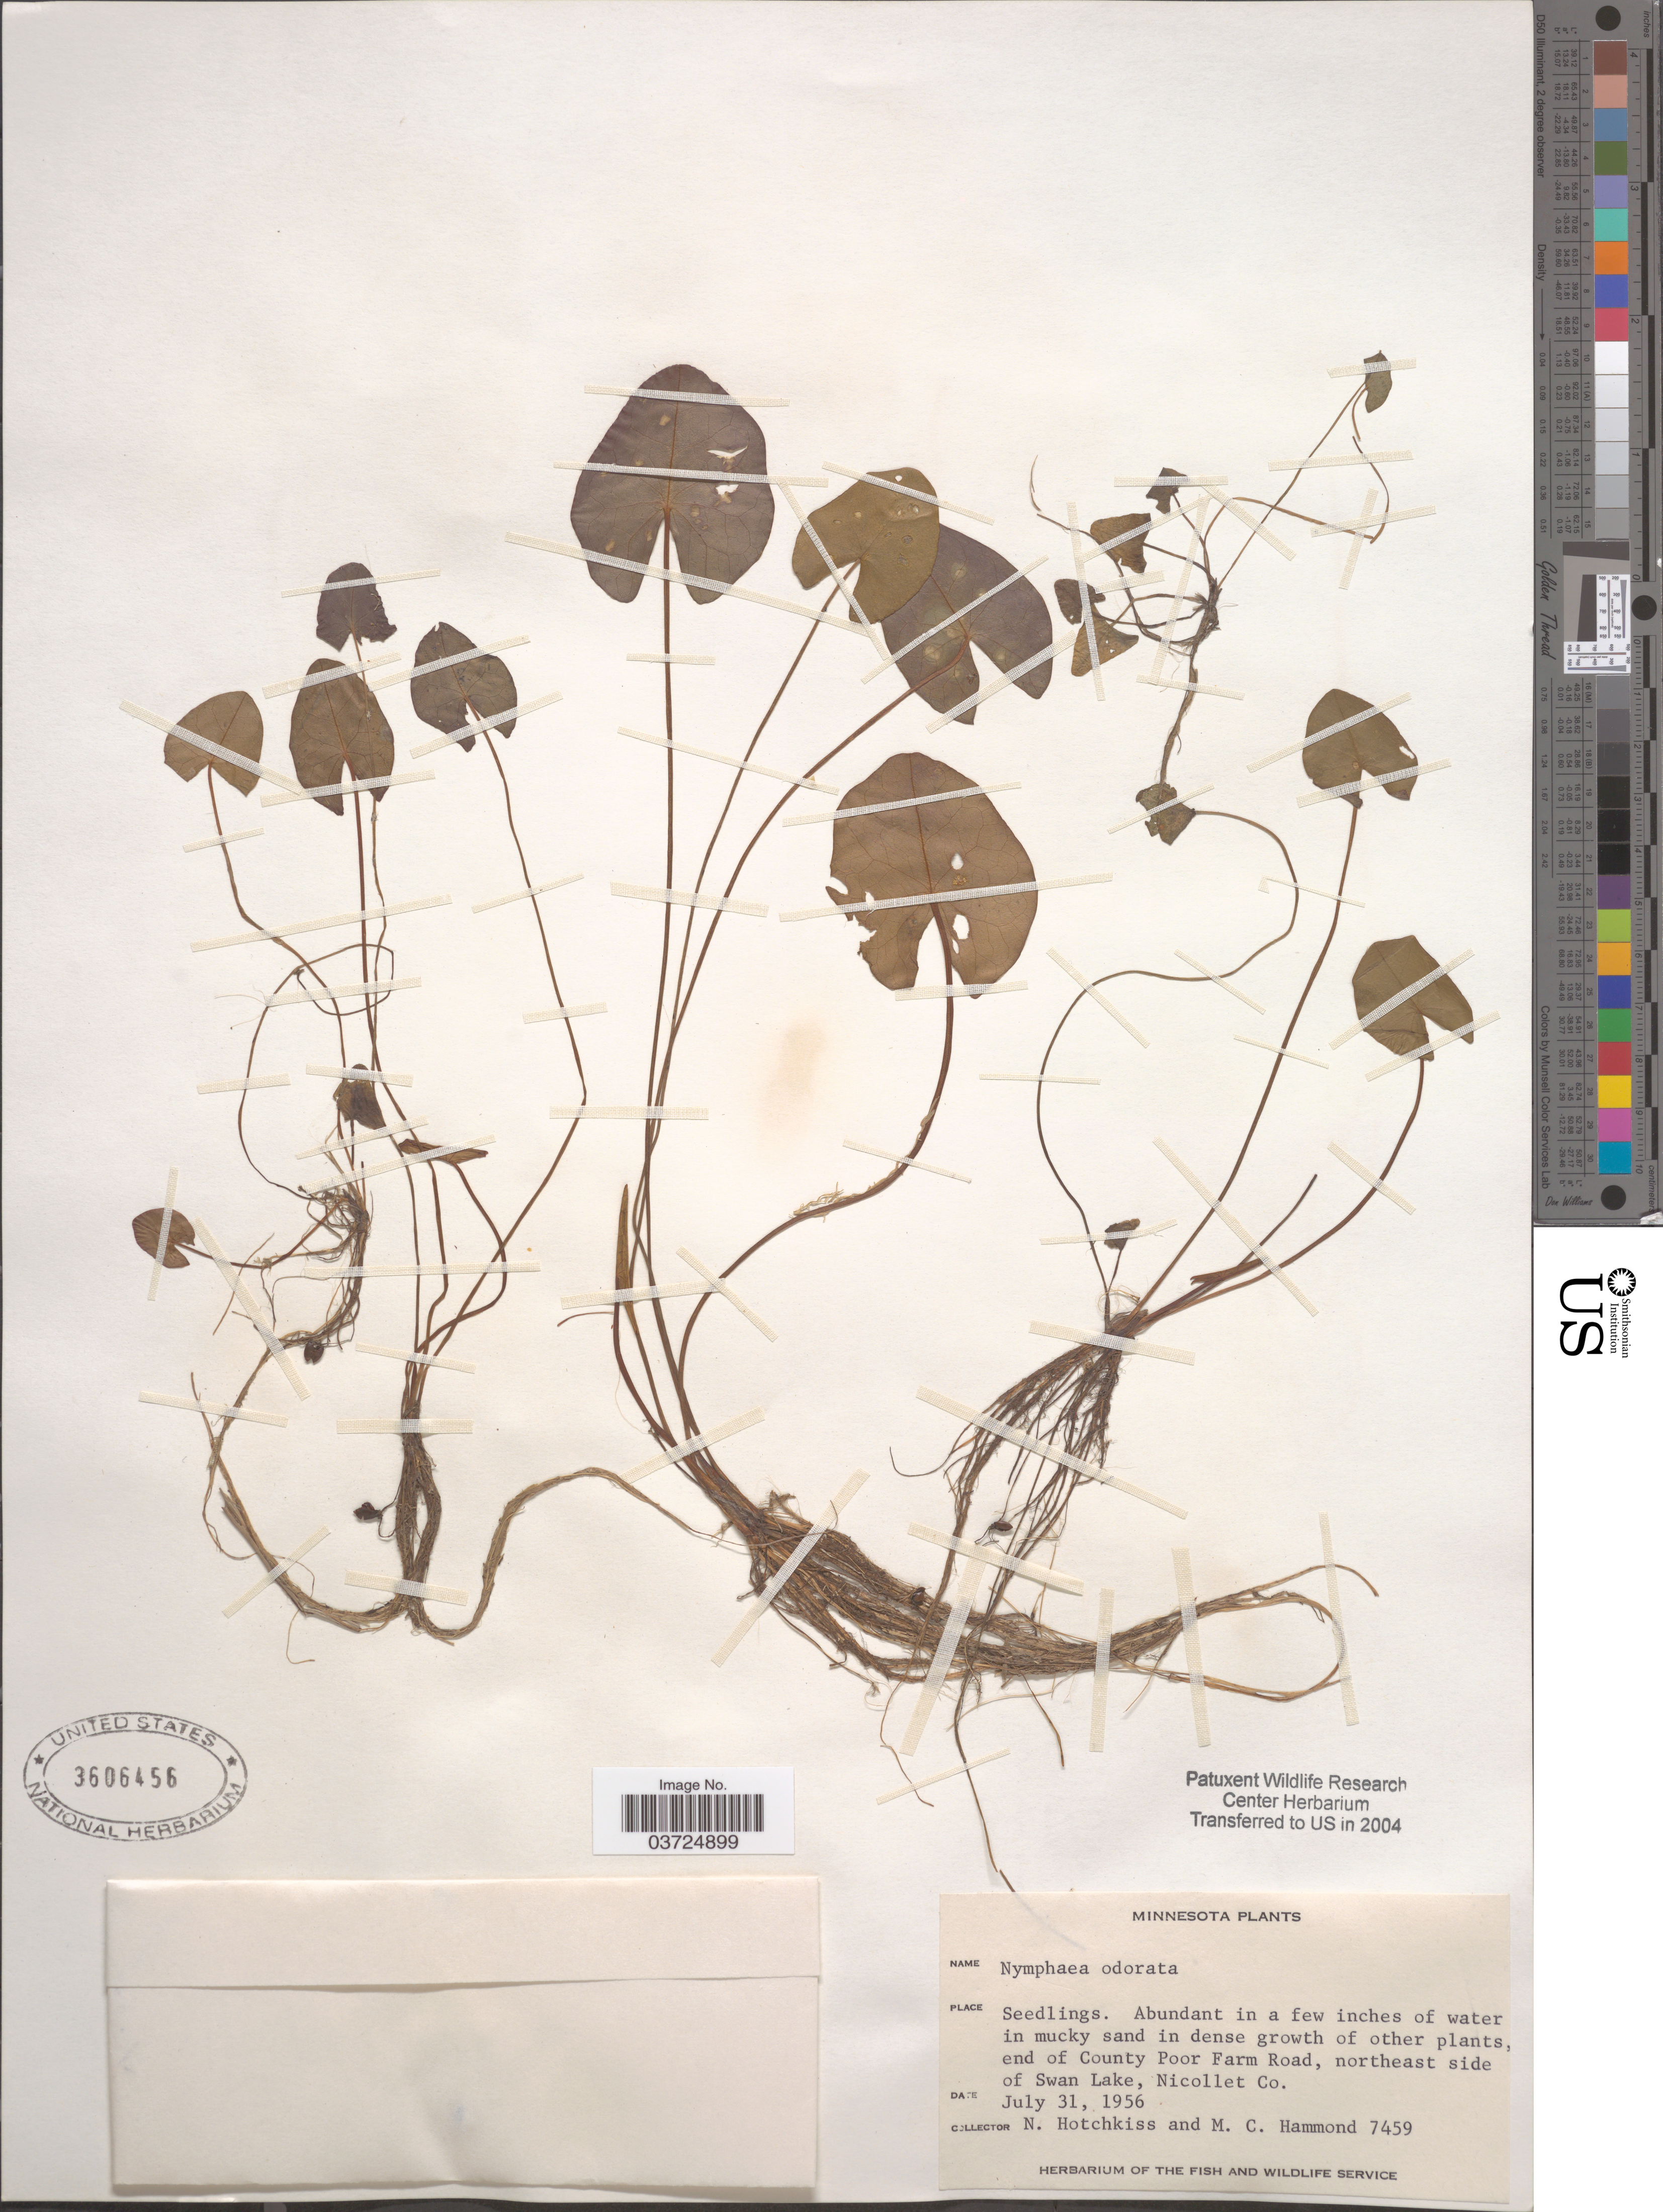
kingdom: Plantae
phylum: Tracheophyta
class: Magnoliopsida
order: Nymphaeales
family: Nymphaeaceae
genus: Nymphaea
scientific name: Nymphaea odorata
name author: Aiton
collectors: N. Hotchkiss & M. Hammond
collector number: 7459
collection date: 1956-07-31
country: United States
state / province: Minnesota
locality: End of County Poor Farm Road, northeast side of Swan Lake, Nicollet Co.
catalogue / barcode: US 3606456